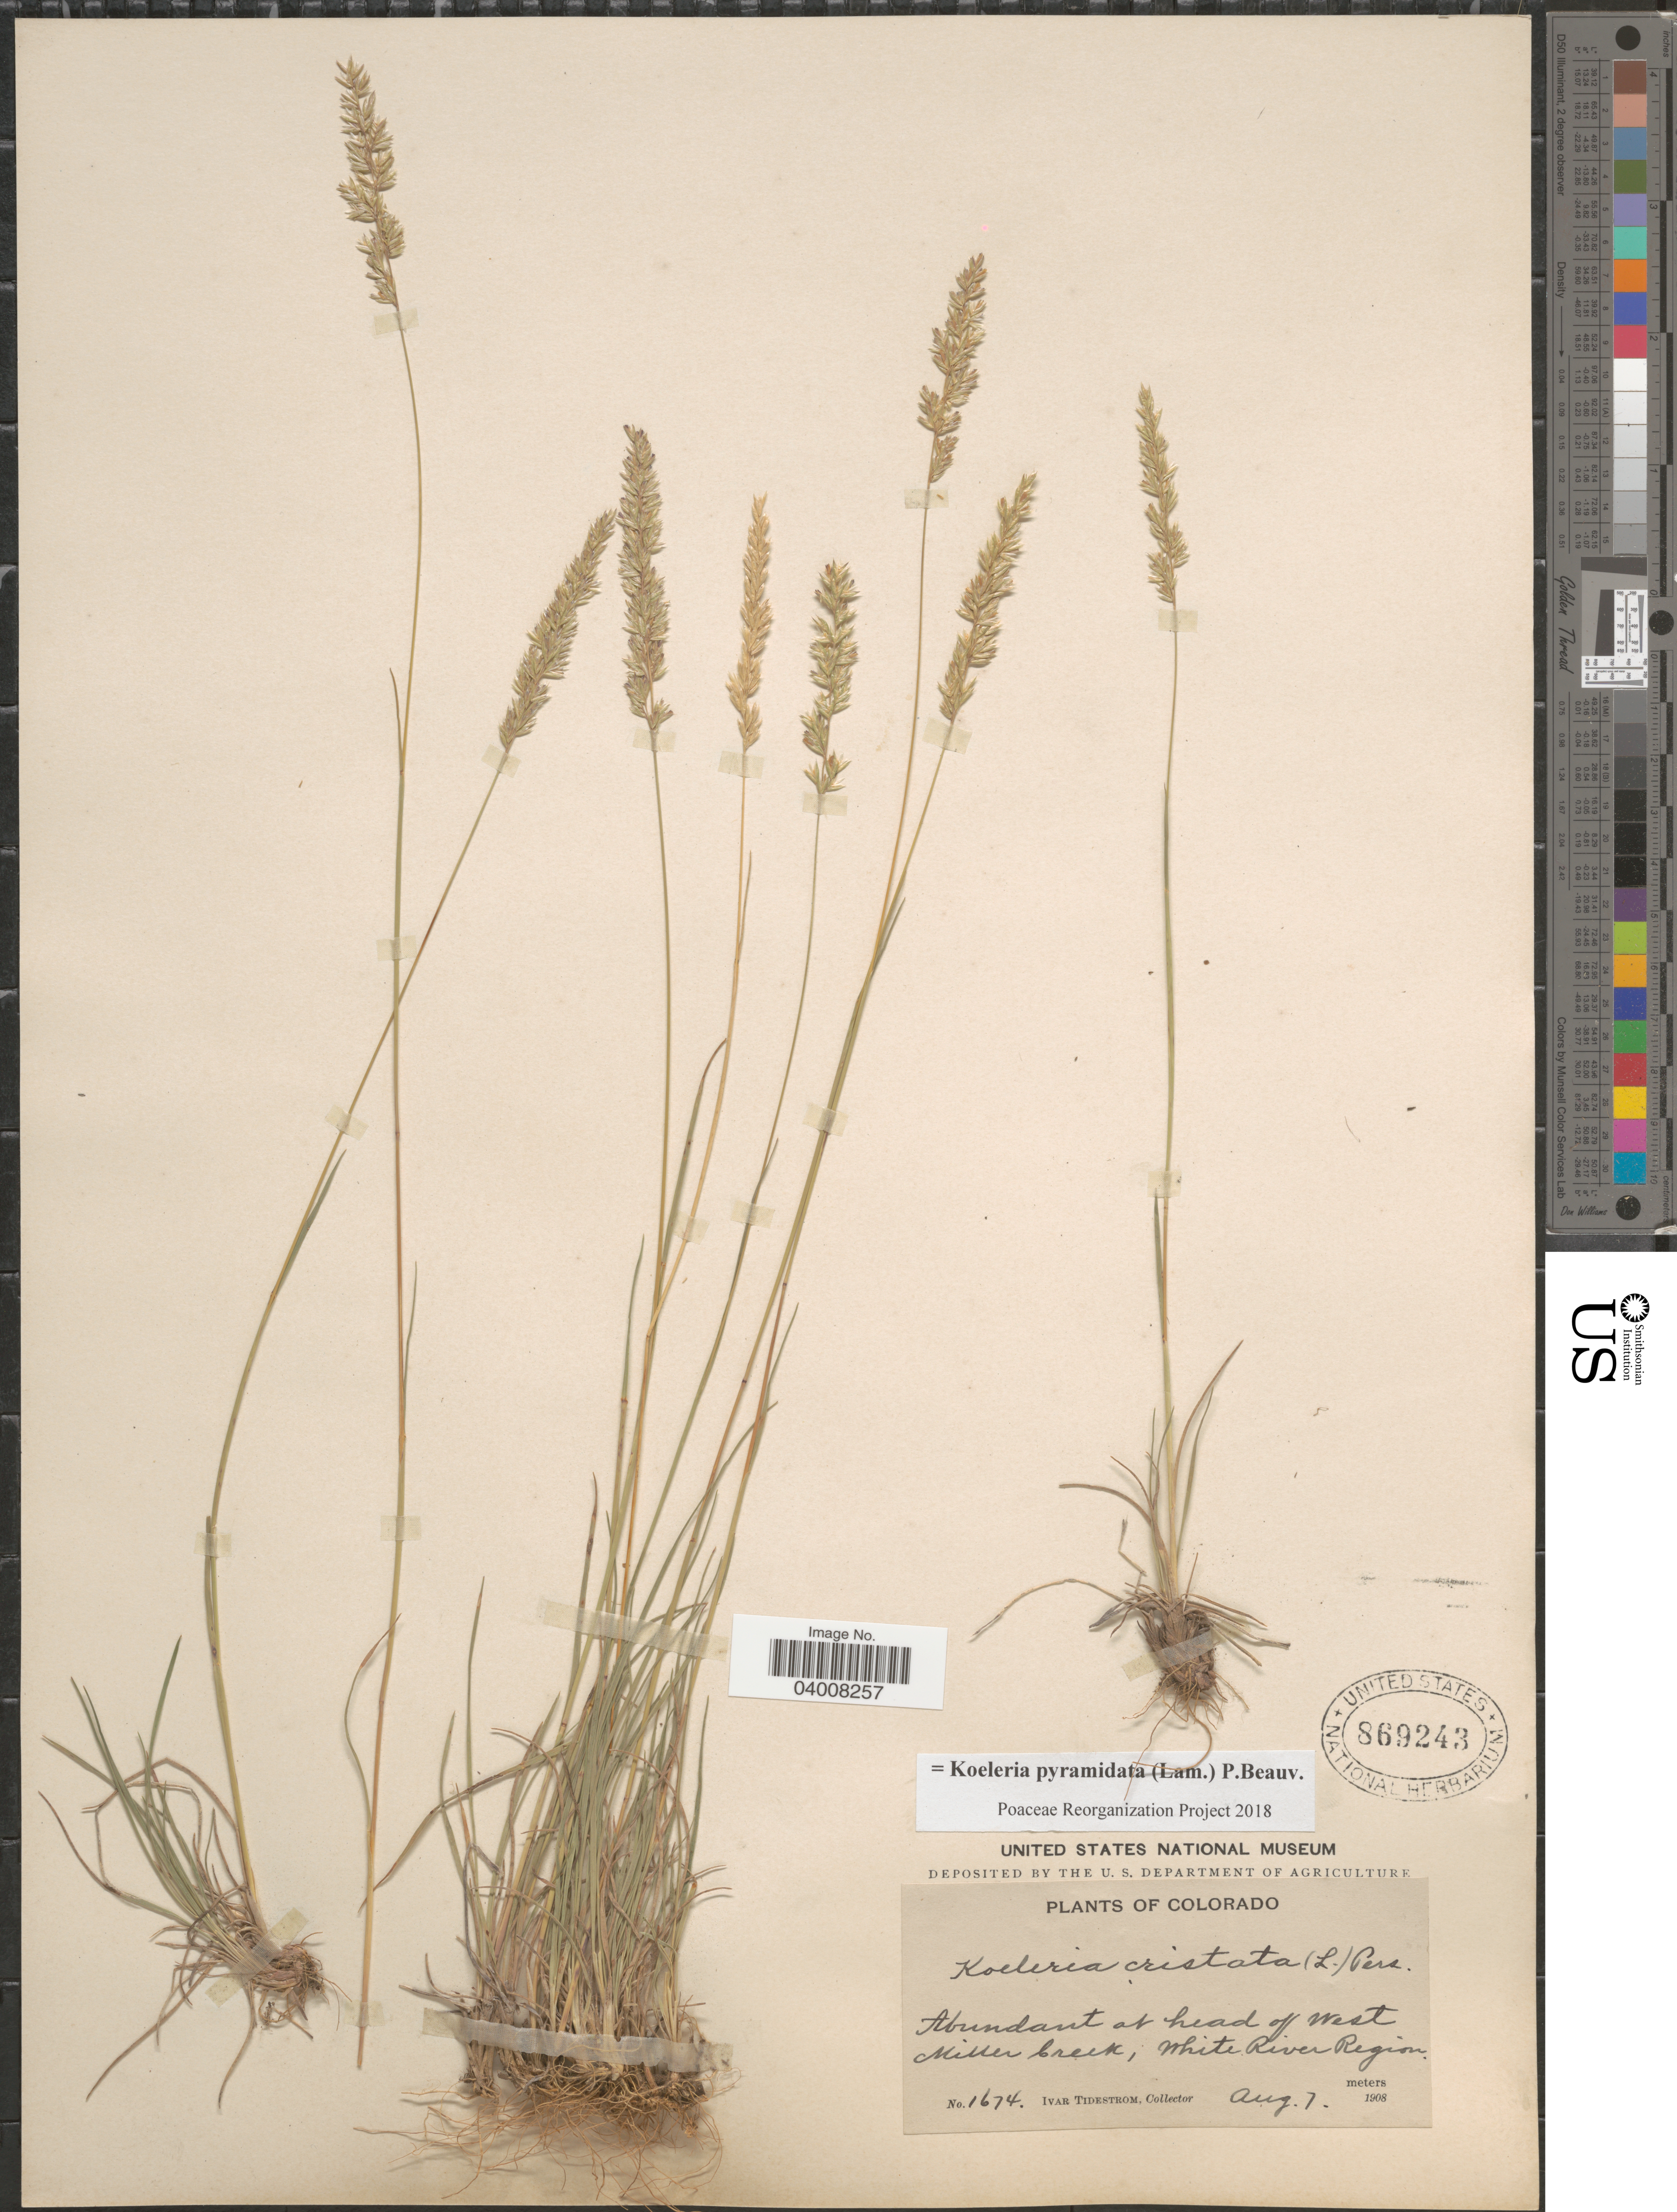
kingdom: Plantae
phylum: Tracheophyta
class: Liliopsida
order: Poales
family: Poaceae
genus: Koeleria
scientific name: Koeleria pyramidata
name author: (Lam.) P. Beauv.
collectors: I. F. Tidestrom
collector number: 1674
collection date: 1908-08-07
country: United States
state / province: Colorado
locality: At head of West Miller Creek, White River Region.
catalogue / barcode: US 869243